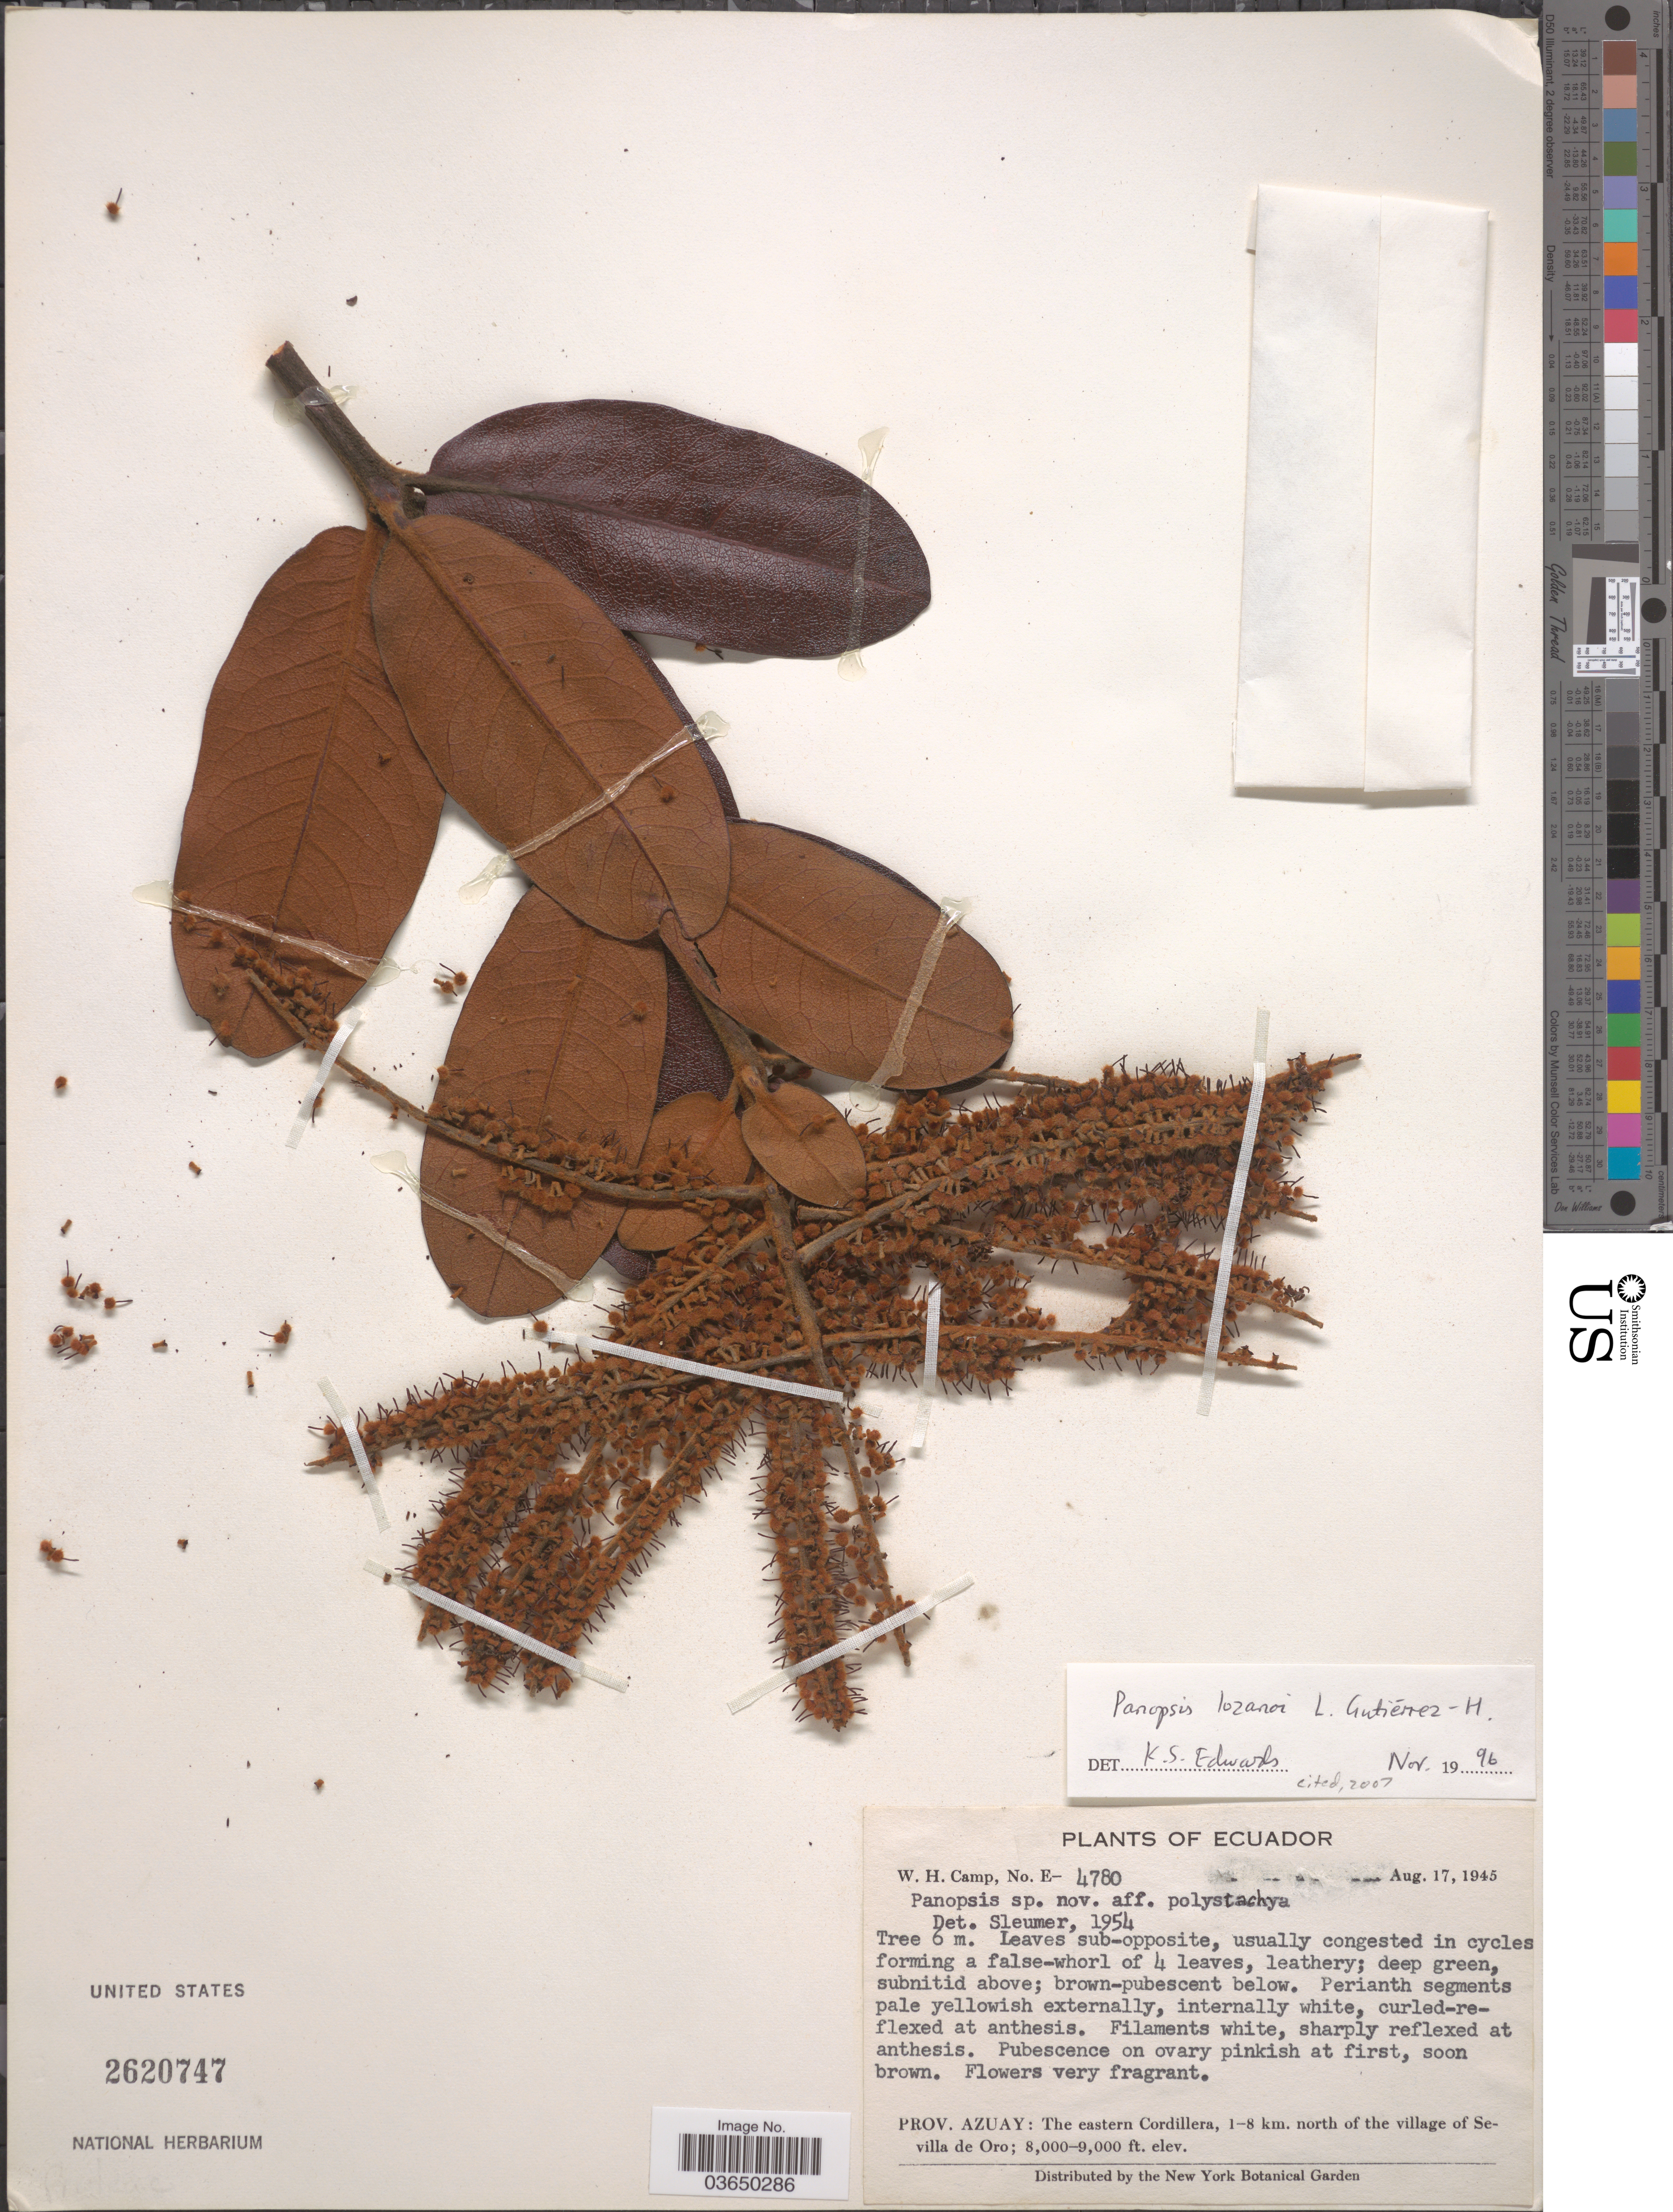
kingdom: Plantae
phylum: Tracheophyta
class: Magnoliopsida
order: Proteales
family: Proteaceae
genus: Panopsis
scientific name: Panopsis lozanoi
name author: L.E. Gut.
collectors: W. H. Camp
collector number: E-4780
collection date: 1945-08-17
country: Ecuador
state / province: Azuay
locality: The eastern Cordillera, 1-8 km. north of the village of Sevilla de Oro.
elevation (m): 2438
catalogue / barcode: US 2620747